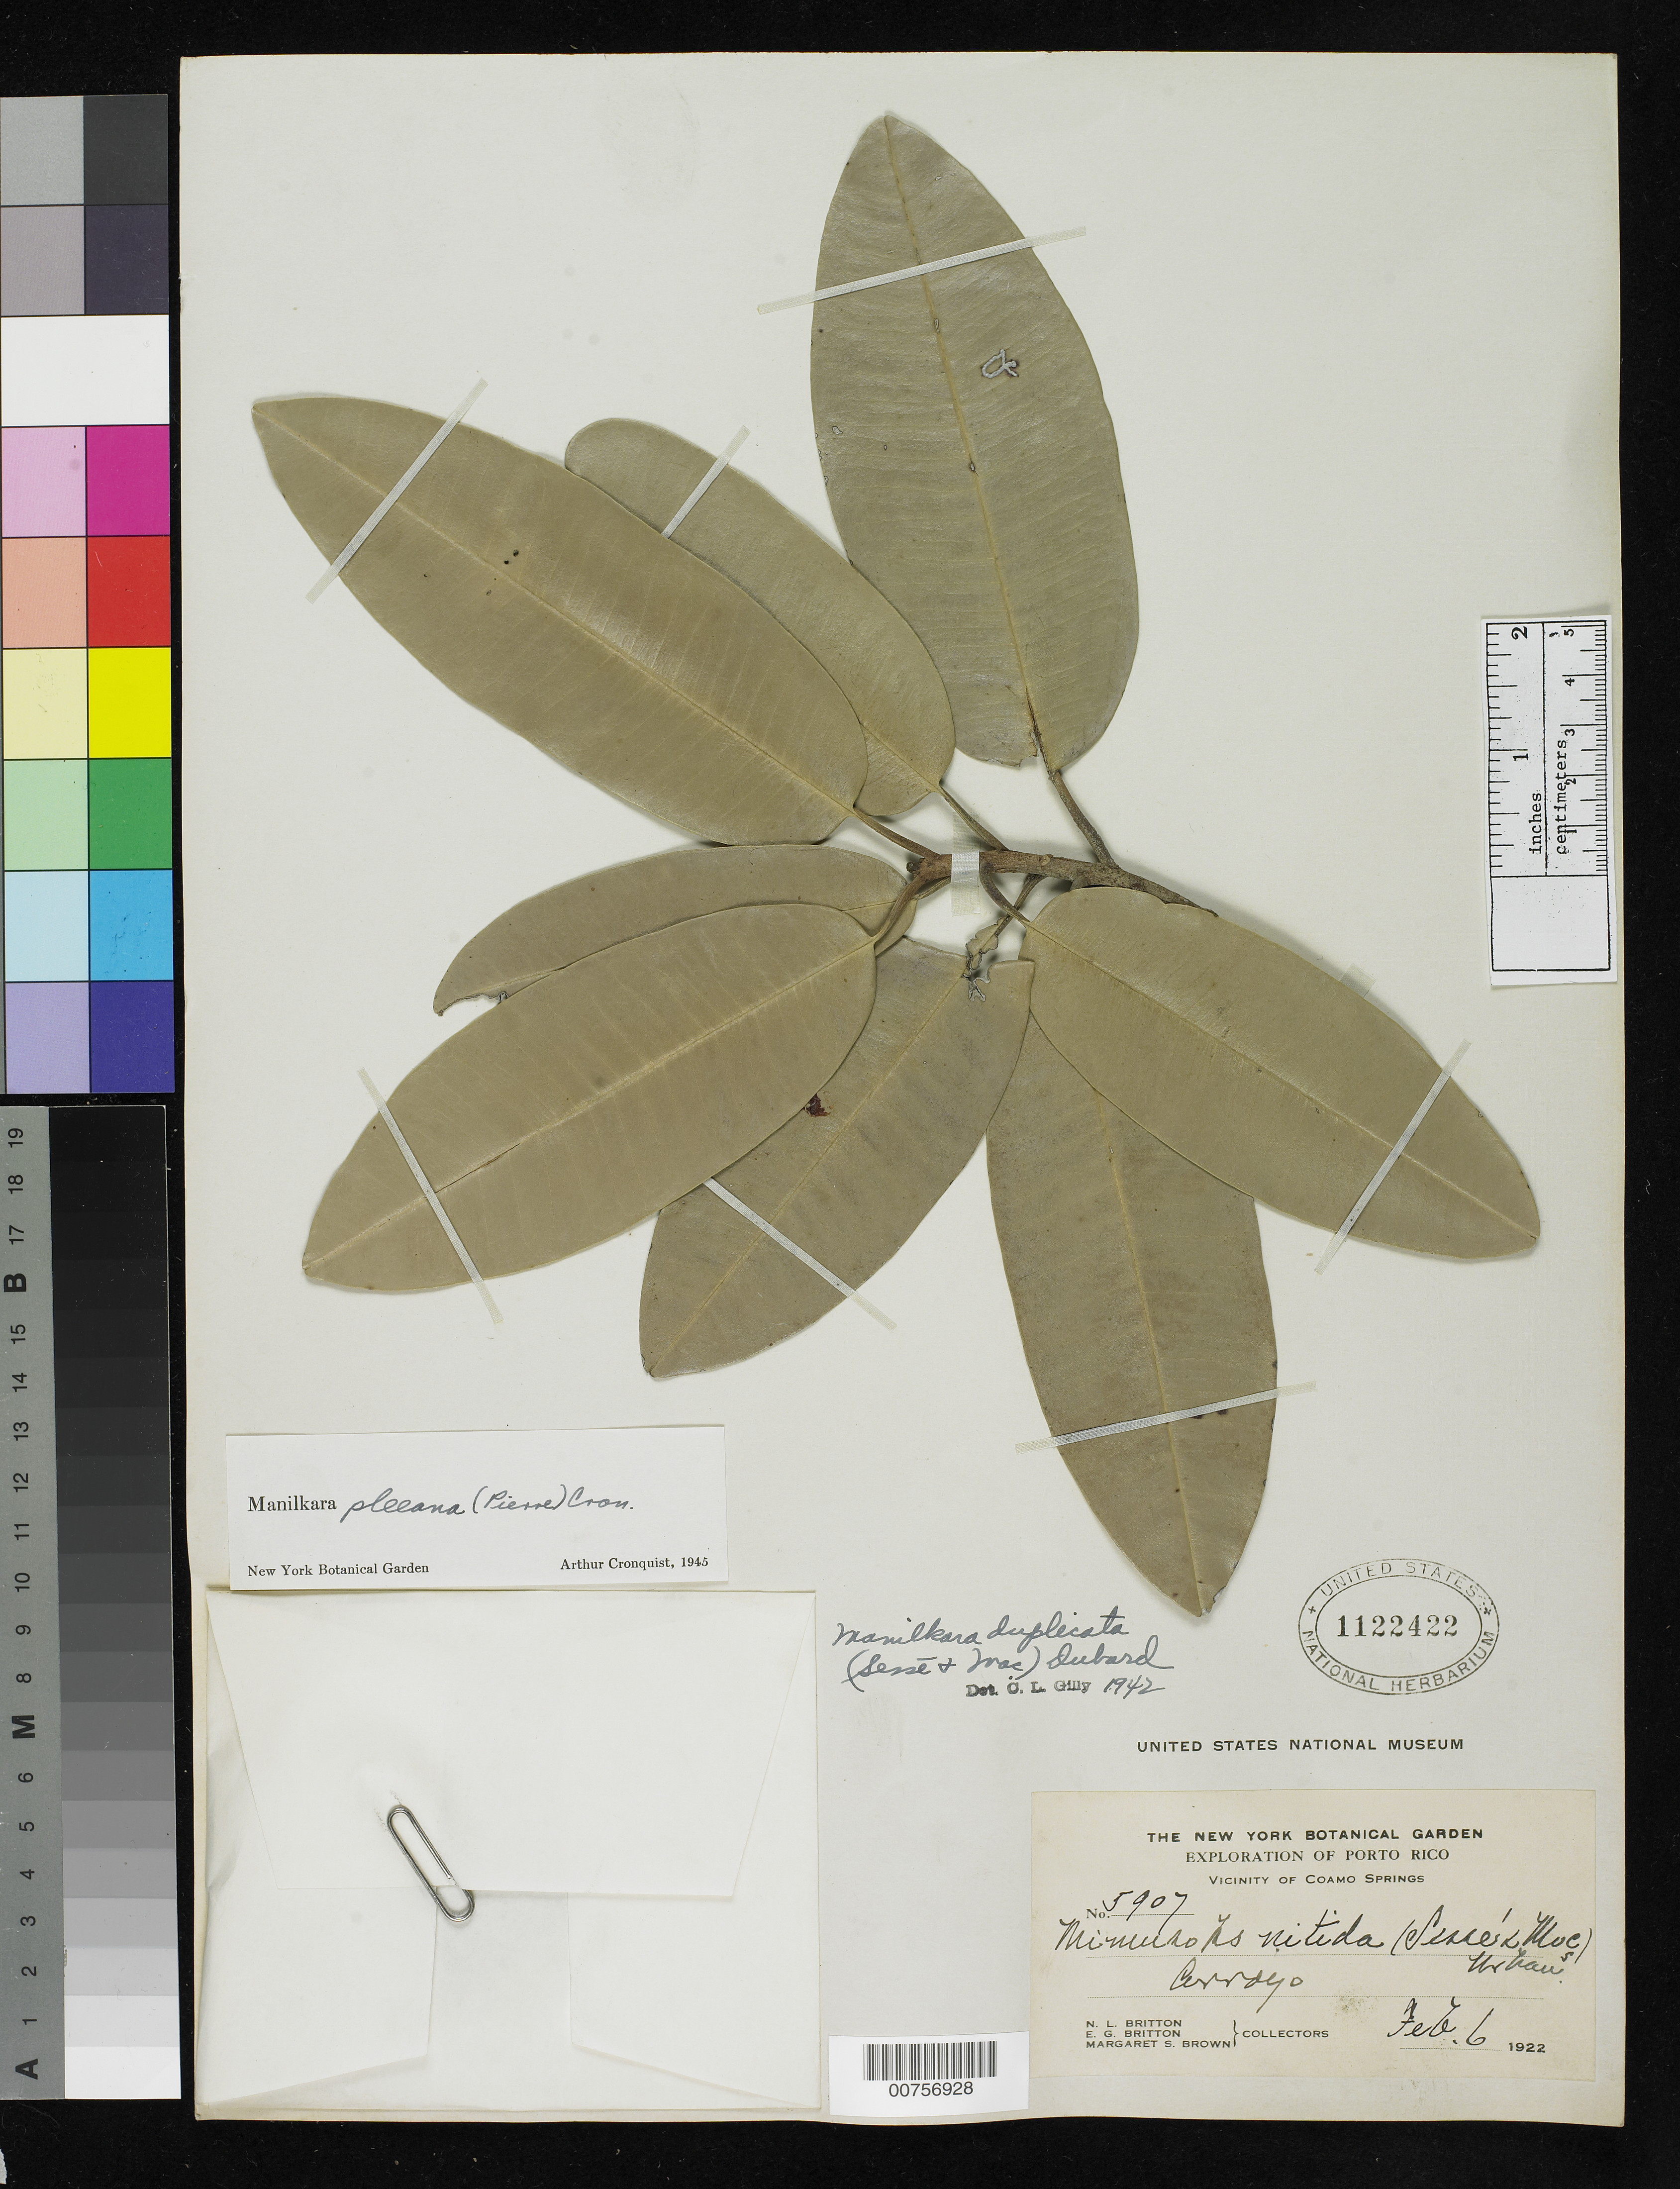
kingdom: Plantae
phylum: Tracheophyta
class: Magnoliopsida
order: Ericales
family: Sapotaceae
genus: Manilkara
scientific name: Manilkara pleeana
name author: (Pierre ex Baill.) Cronq.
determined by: Cronquist, A. J.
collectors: N. Britton, E. G. Britton & M. S. Brown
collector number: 5907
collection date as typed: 06 Mar 1922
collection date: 1922-03-06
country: Puerto Rico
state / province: Coamo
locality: Vicinity of Coamo Springs. Arroyo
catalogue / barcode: US 1122422